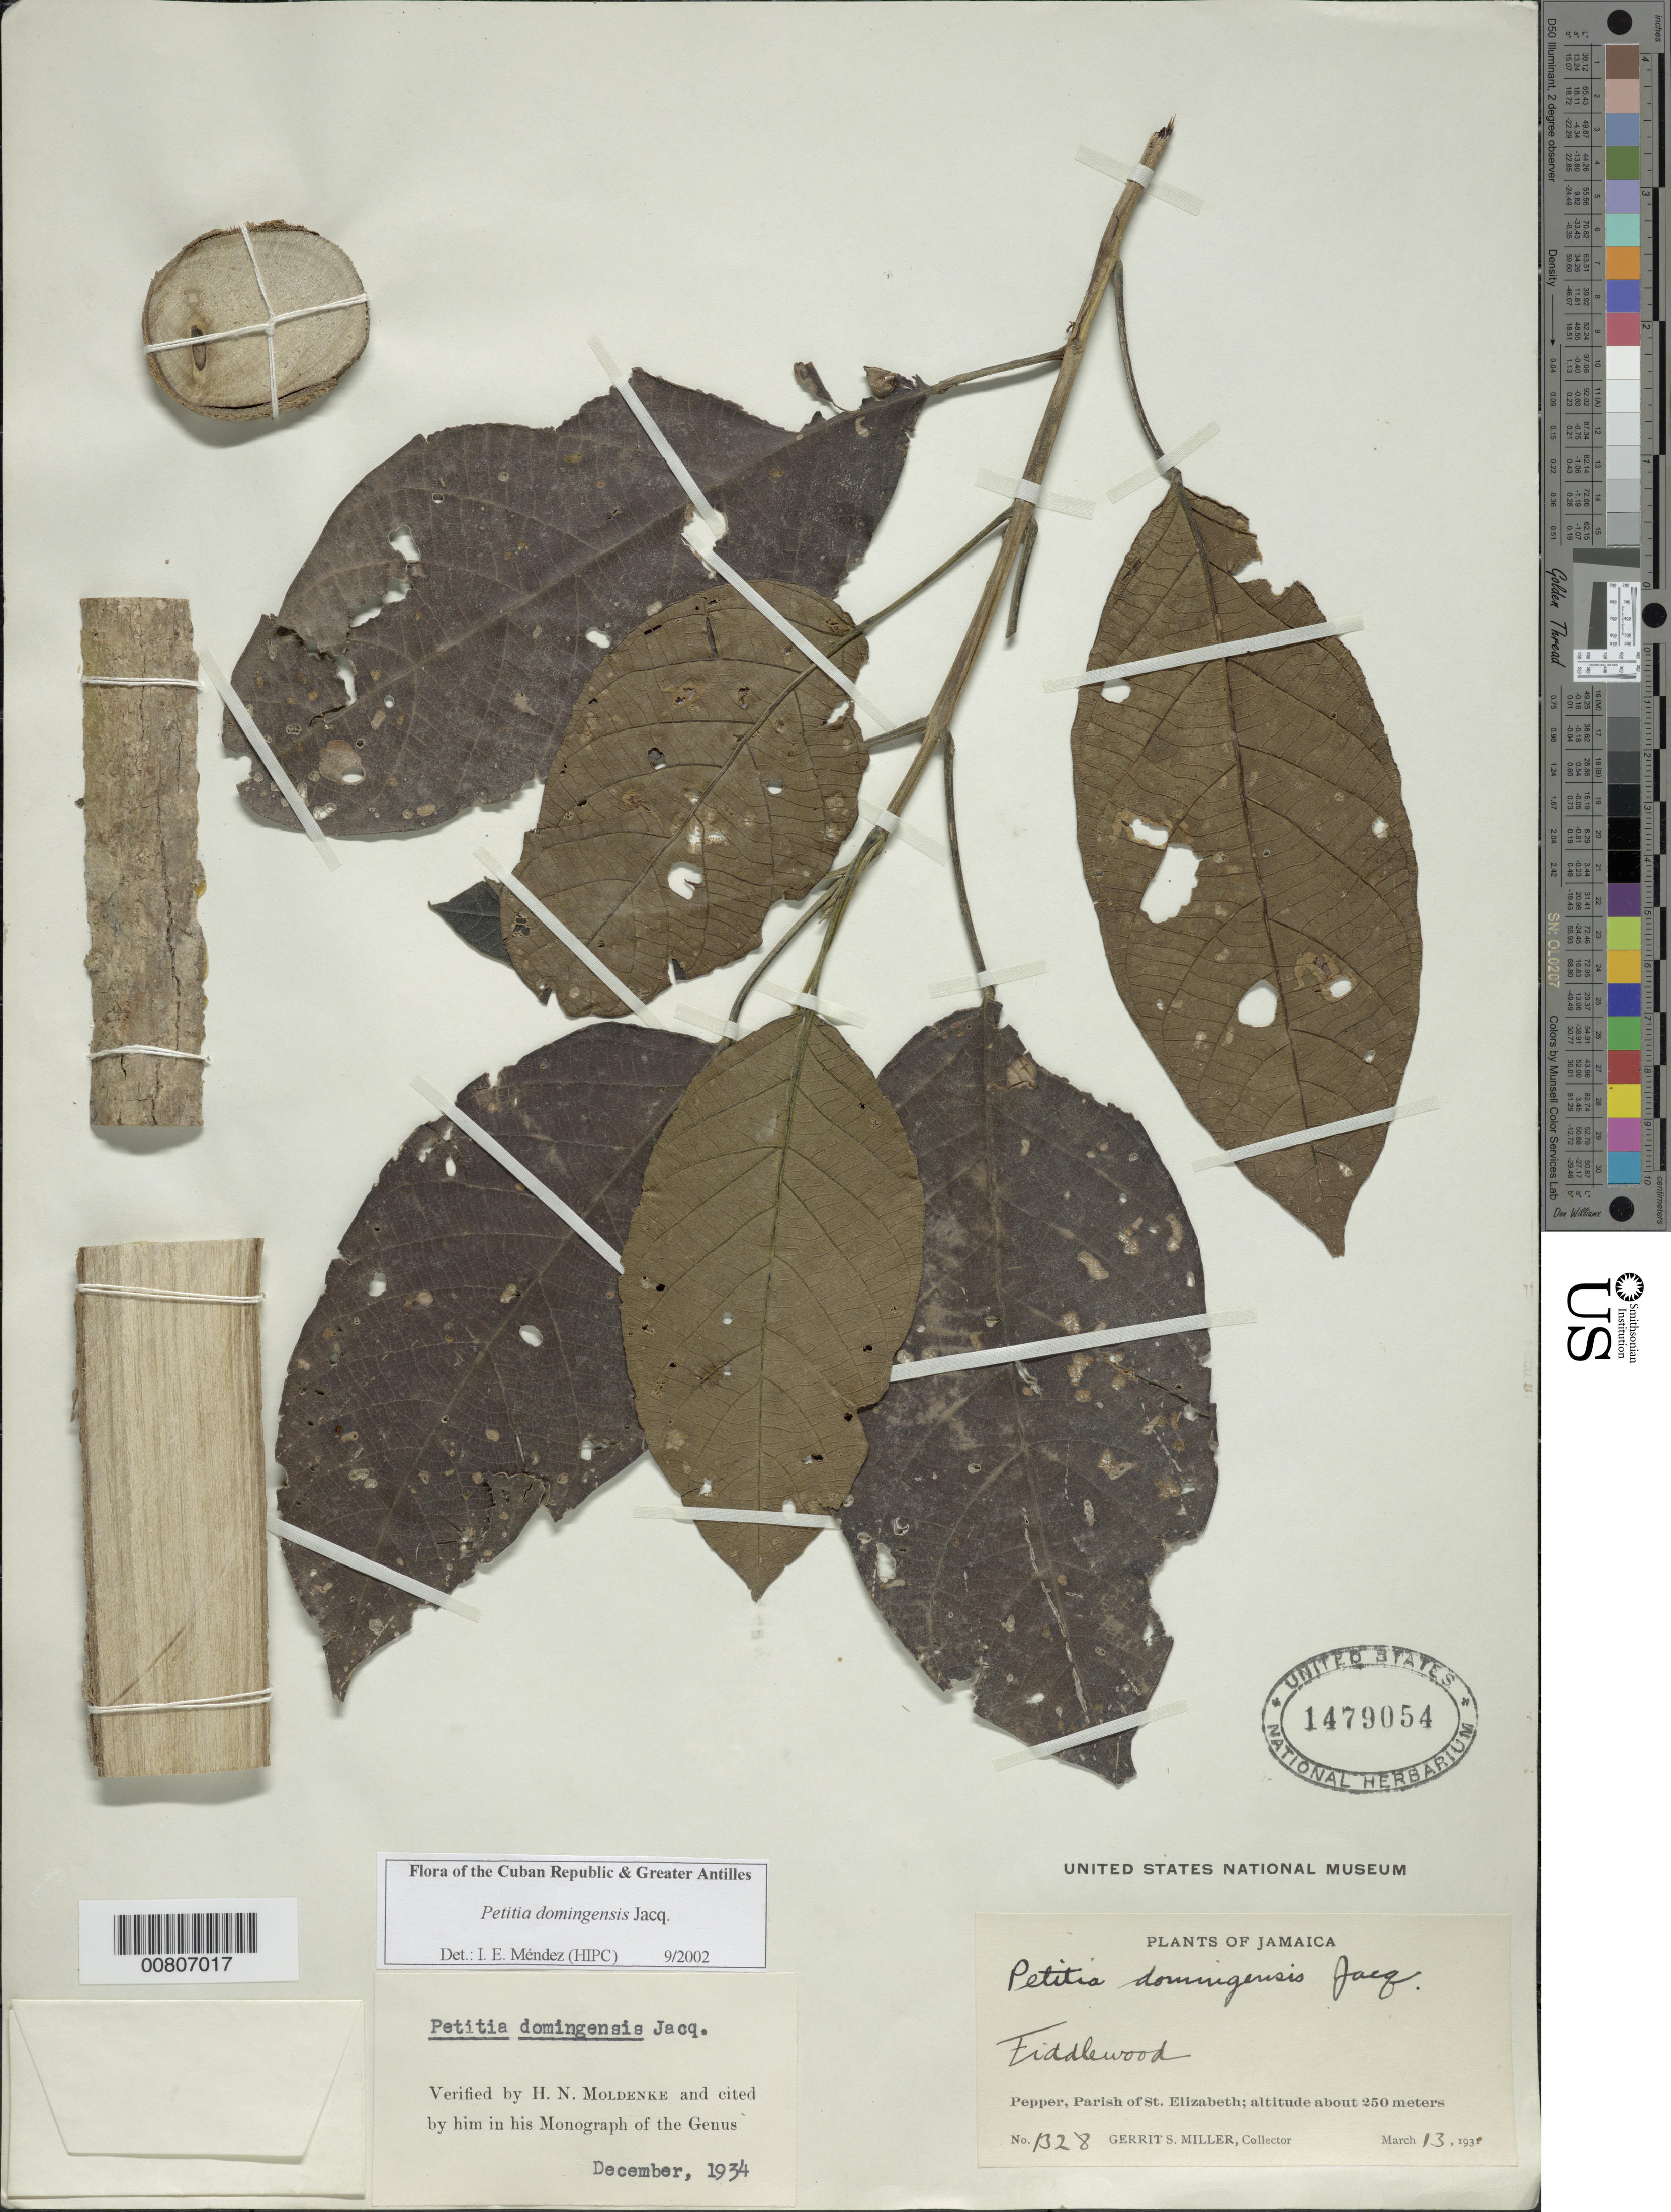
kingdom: Plantae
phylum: Tracheophyta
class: Magnoliopsida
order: Lamiales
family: Lamiaceae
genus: Petitia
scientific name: Petitia domingensis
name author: Jacq.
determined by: Méndez, Isidro E., (HIPC)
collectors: G. S. Miller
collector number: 1328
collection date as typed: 13 Mar 1931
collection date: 1931-03-13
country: Jamaica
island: Jamaica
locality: Pepper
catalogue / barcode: US 1479054